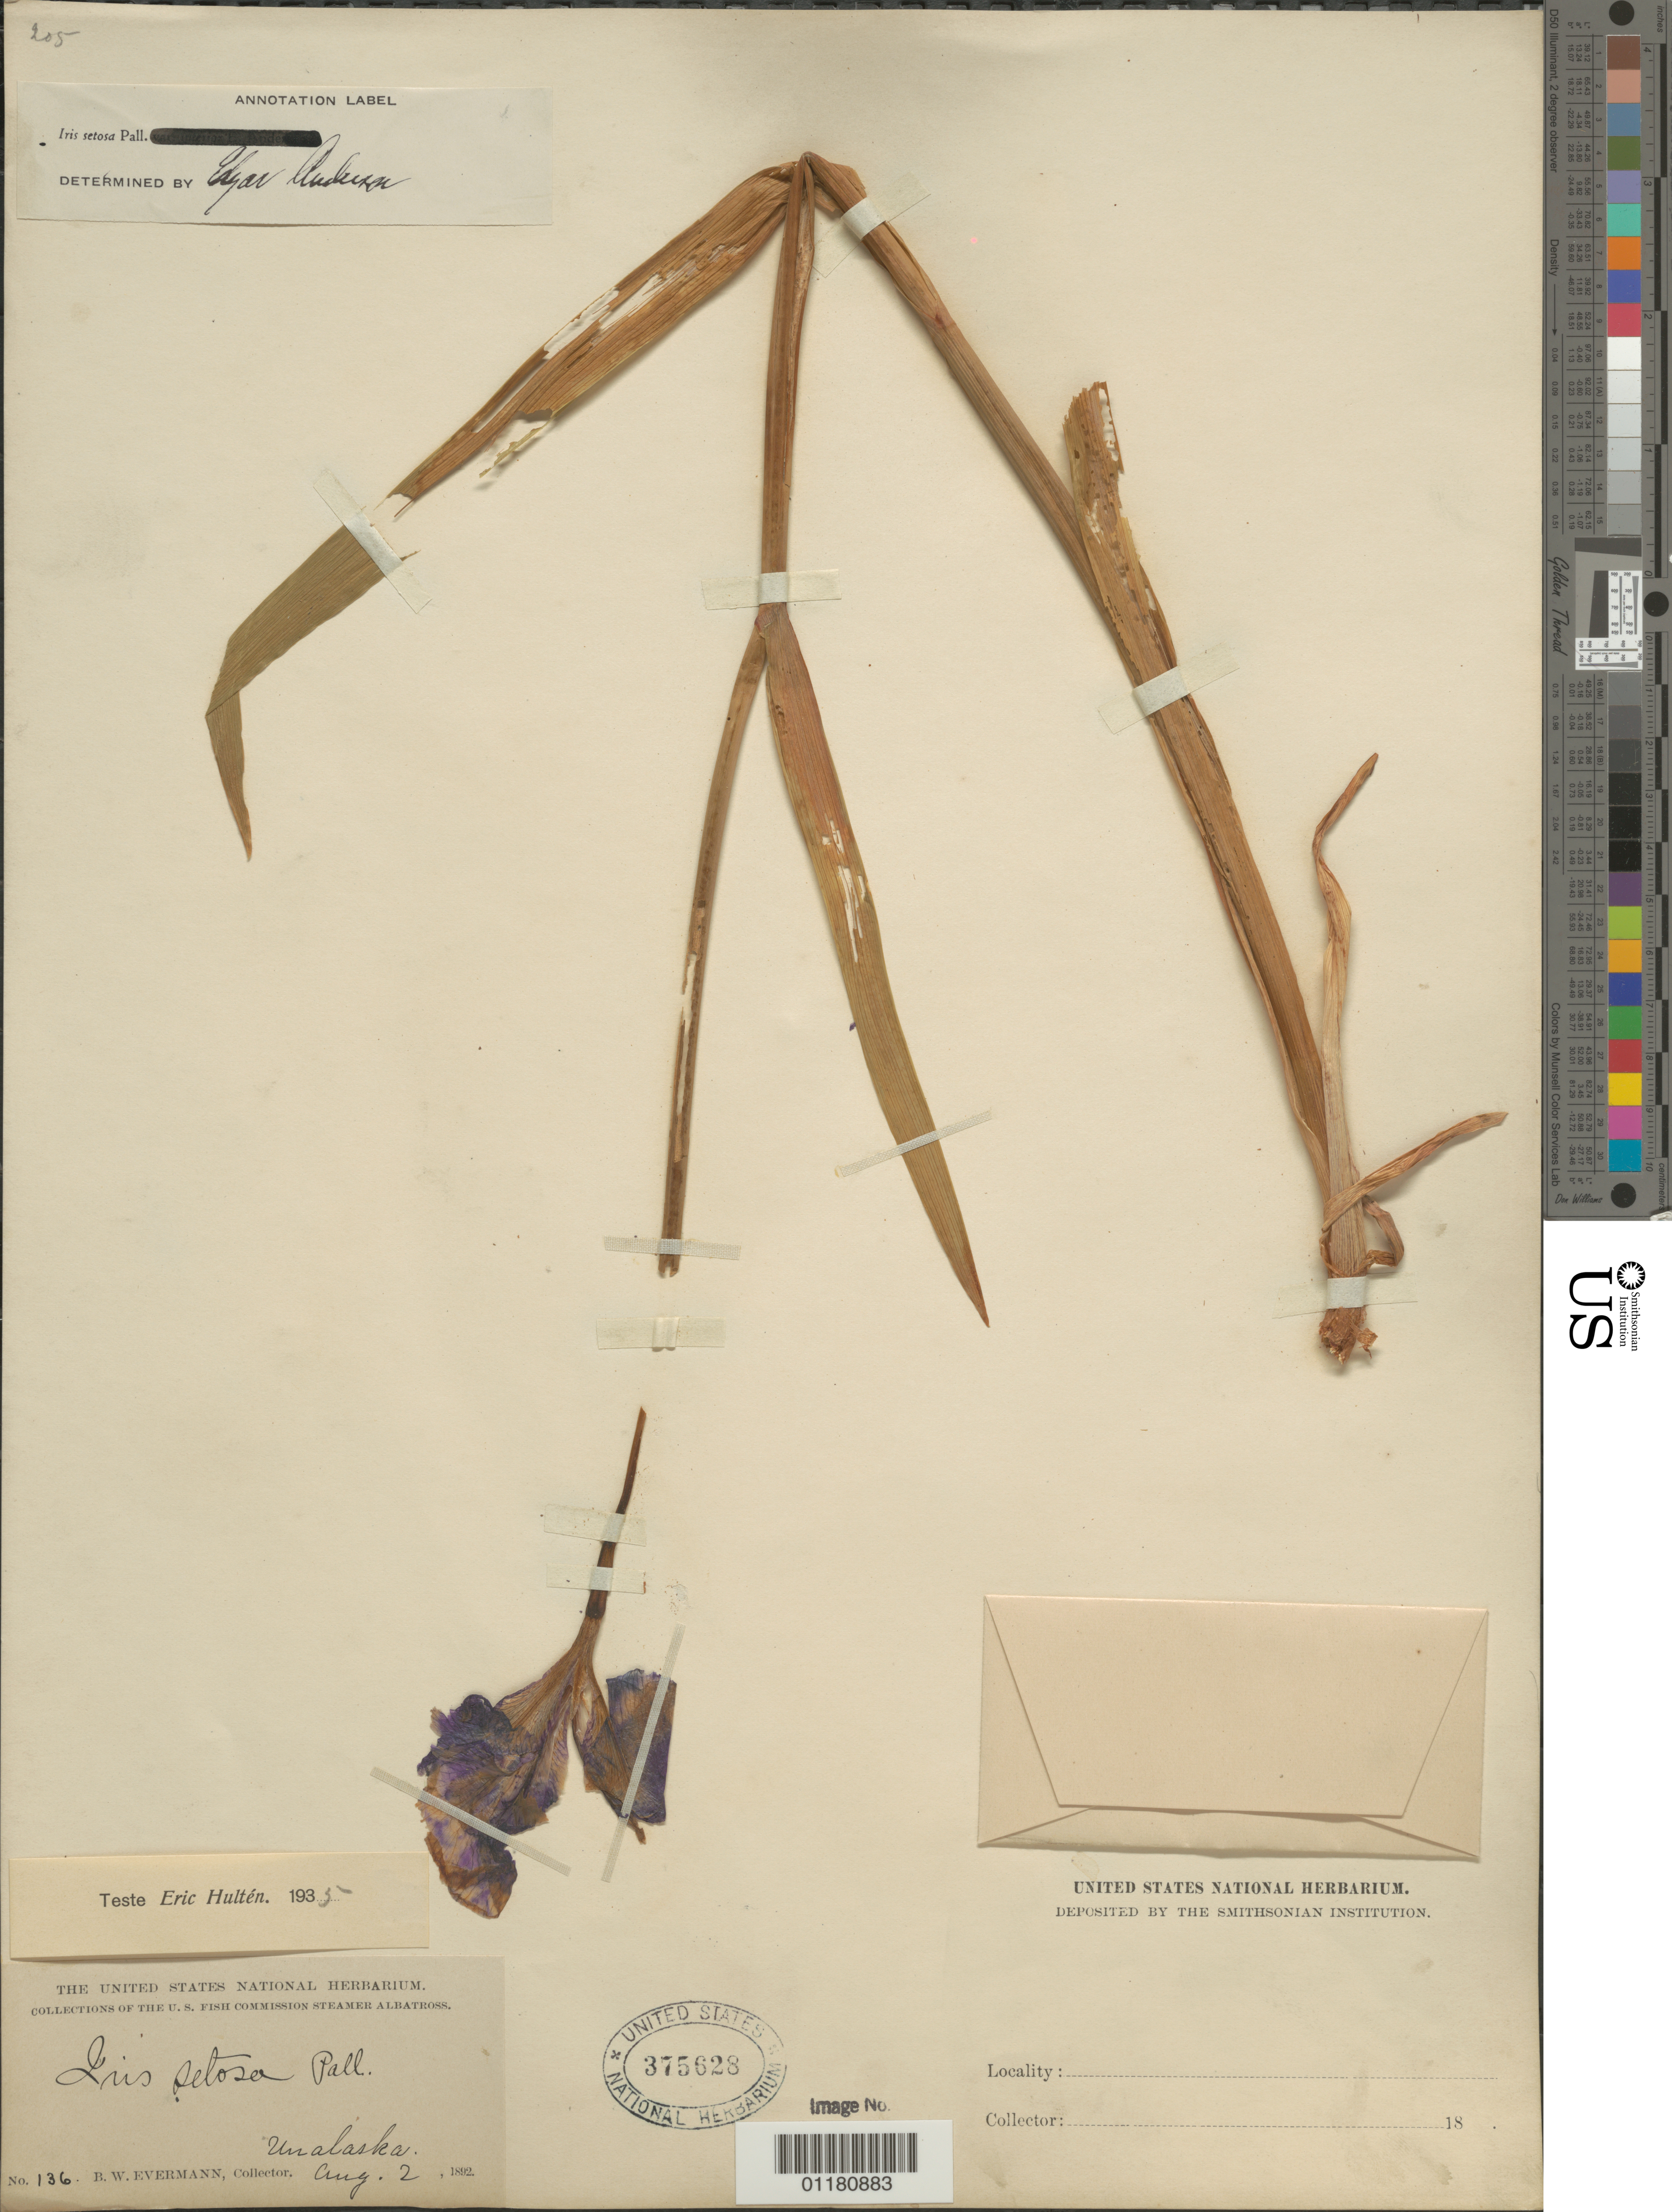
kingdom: Plantae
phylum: Tracheophyta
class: Liliopsida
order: Asparagales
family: Iridaceae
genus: Iris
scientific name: Iris setosa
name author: Pall. ex Link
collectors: B. W. Evermann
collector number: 136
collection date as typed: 02 Aug 1892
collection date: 1892-08-02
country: United States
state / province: Alaska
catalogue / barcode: US 375628